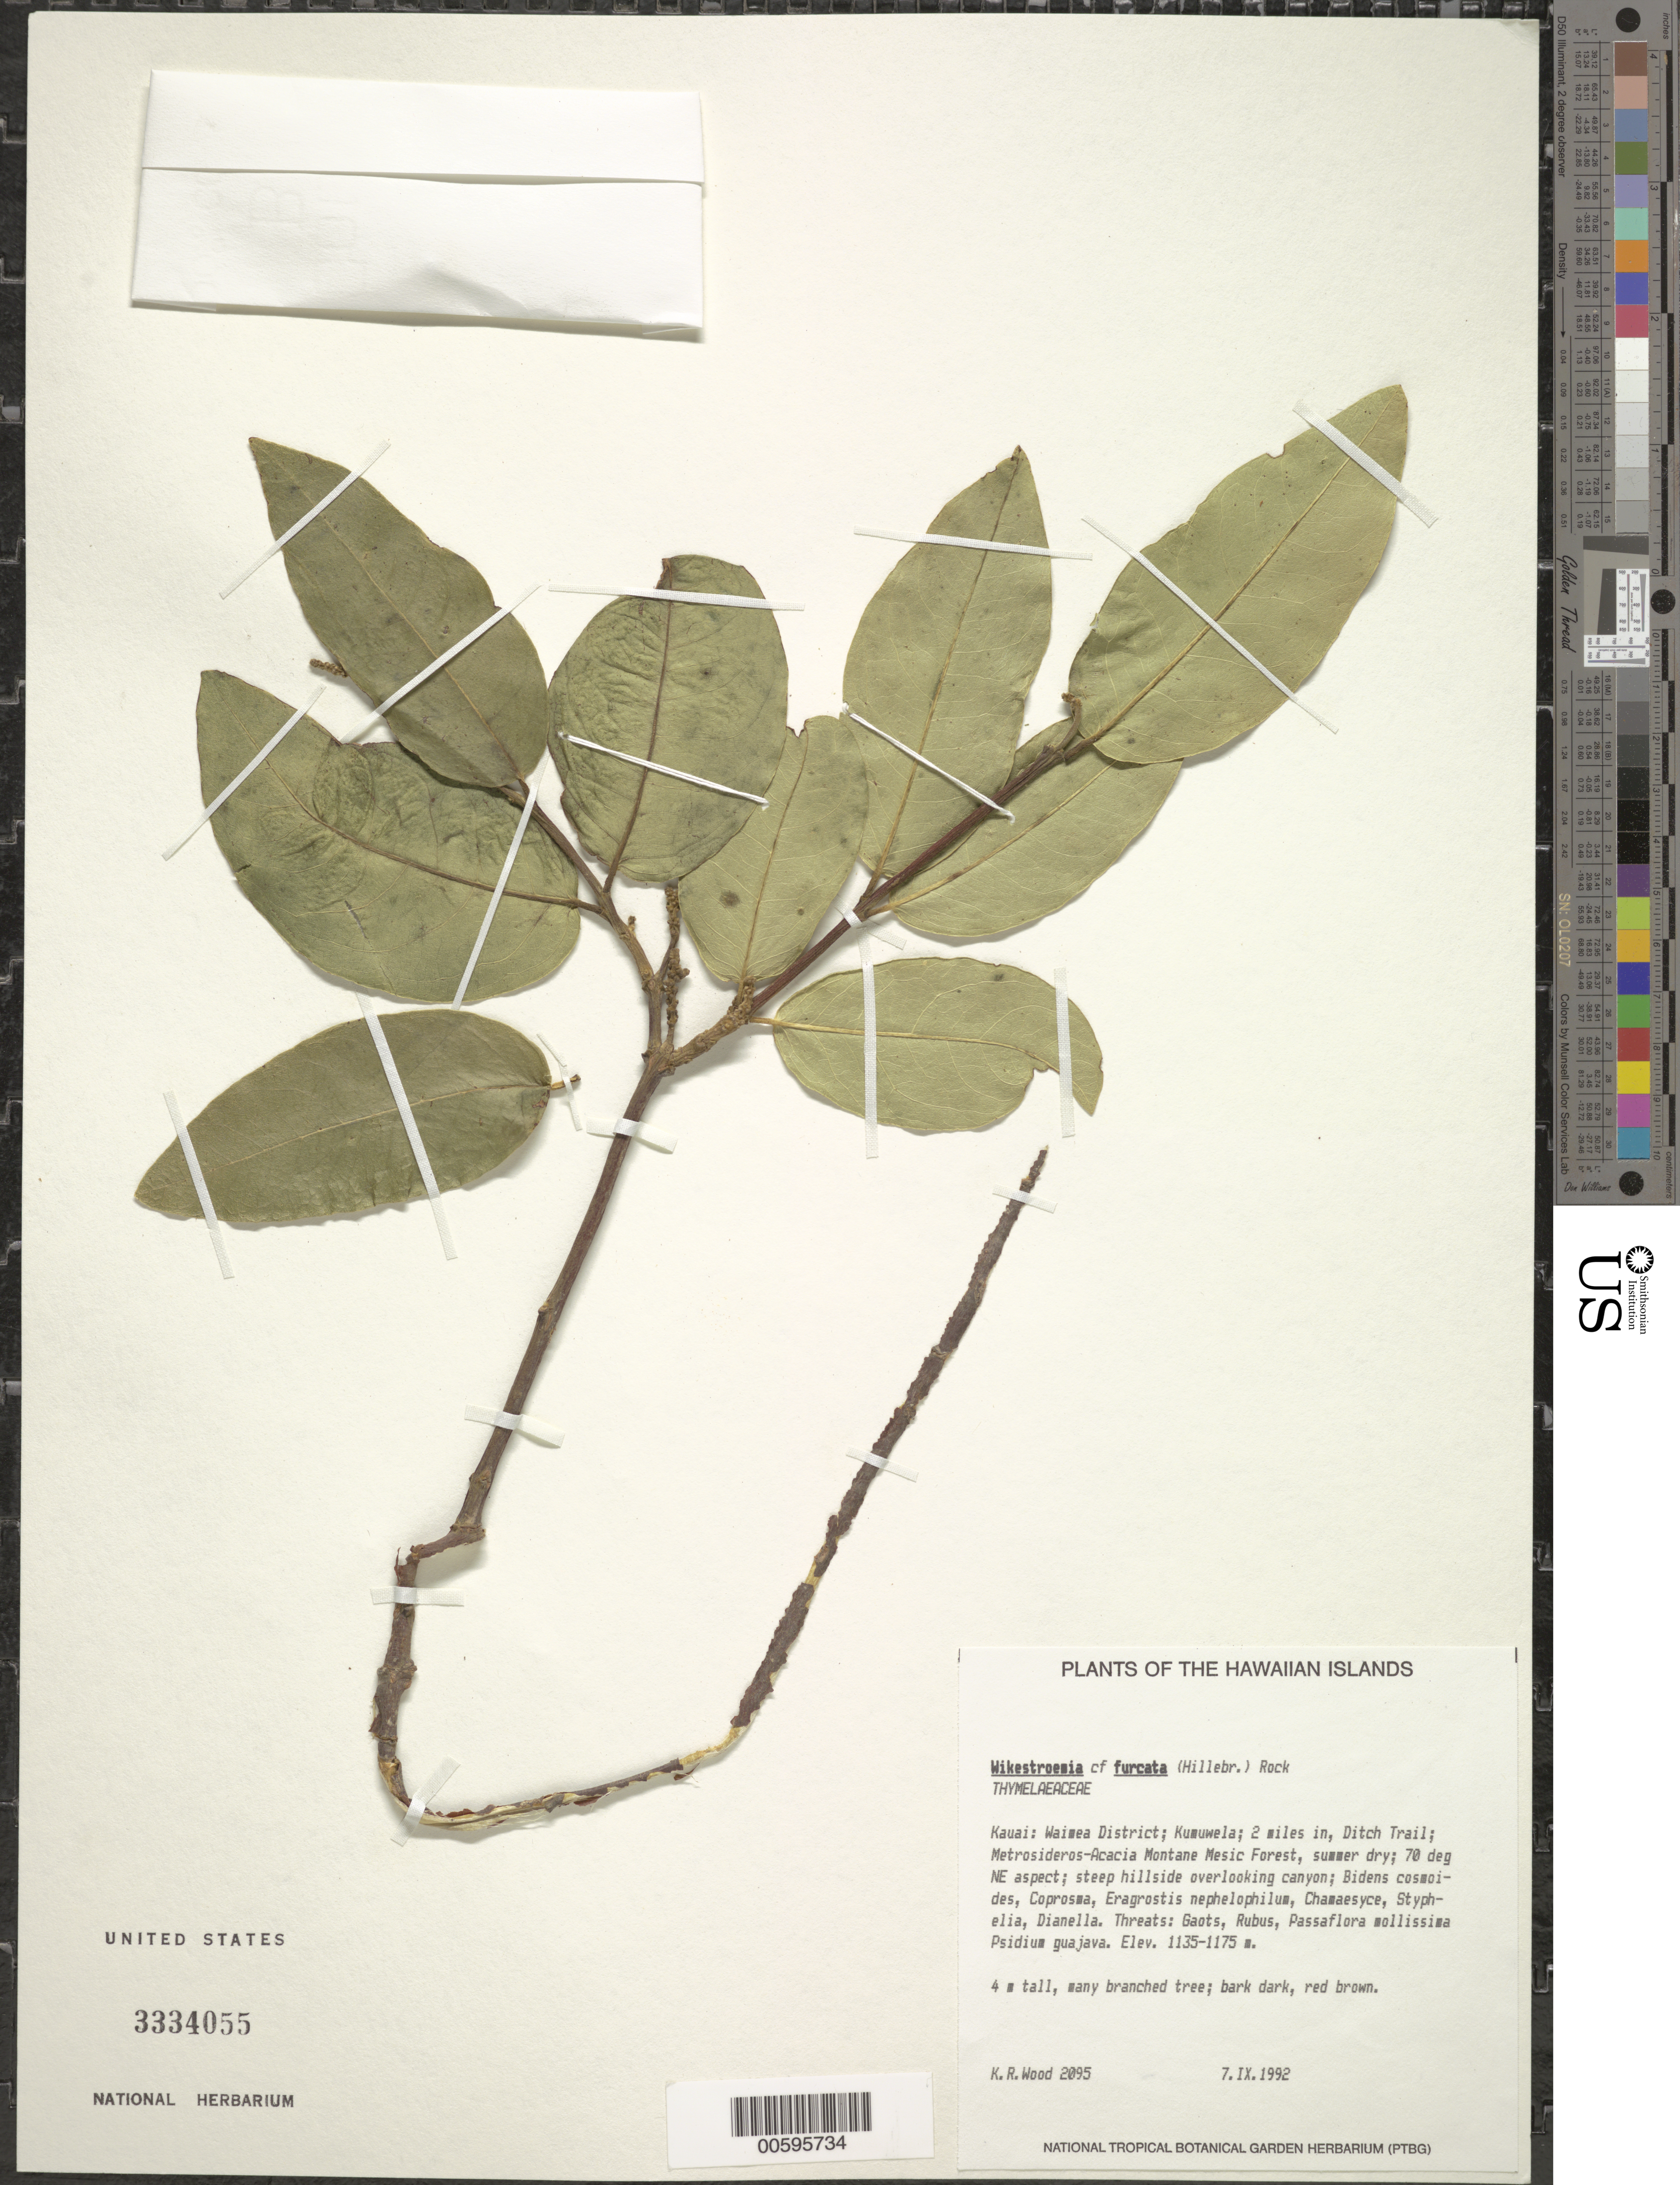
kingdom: Plantae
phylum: Tracheophyta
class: Magnoliopsida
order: Malvales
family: Thymelaeaceae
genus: Wikstroemia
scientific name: Wikstroemia furcata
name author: (Hildebr.) Rock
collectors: K. R. Wood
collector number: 2095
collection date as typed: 7 Sep 1992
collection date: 1992-09-07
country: United States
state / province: Hawaii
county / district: Kauai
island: Kaua'i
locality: Waimea Dist; Kumuwela; 2 mi in, Ditch Trail.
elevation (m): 1135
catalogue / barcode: US 3334055